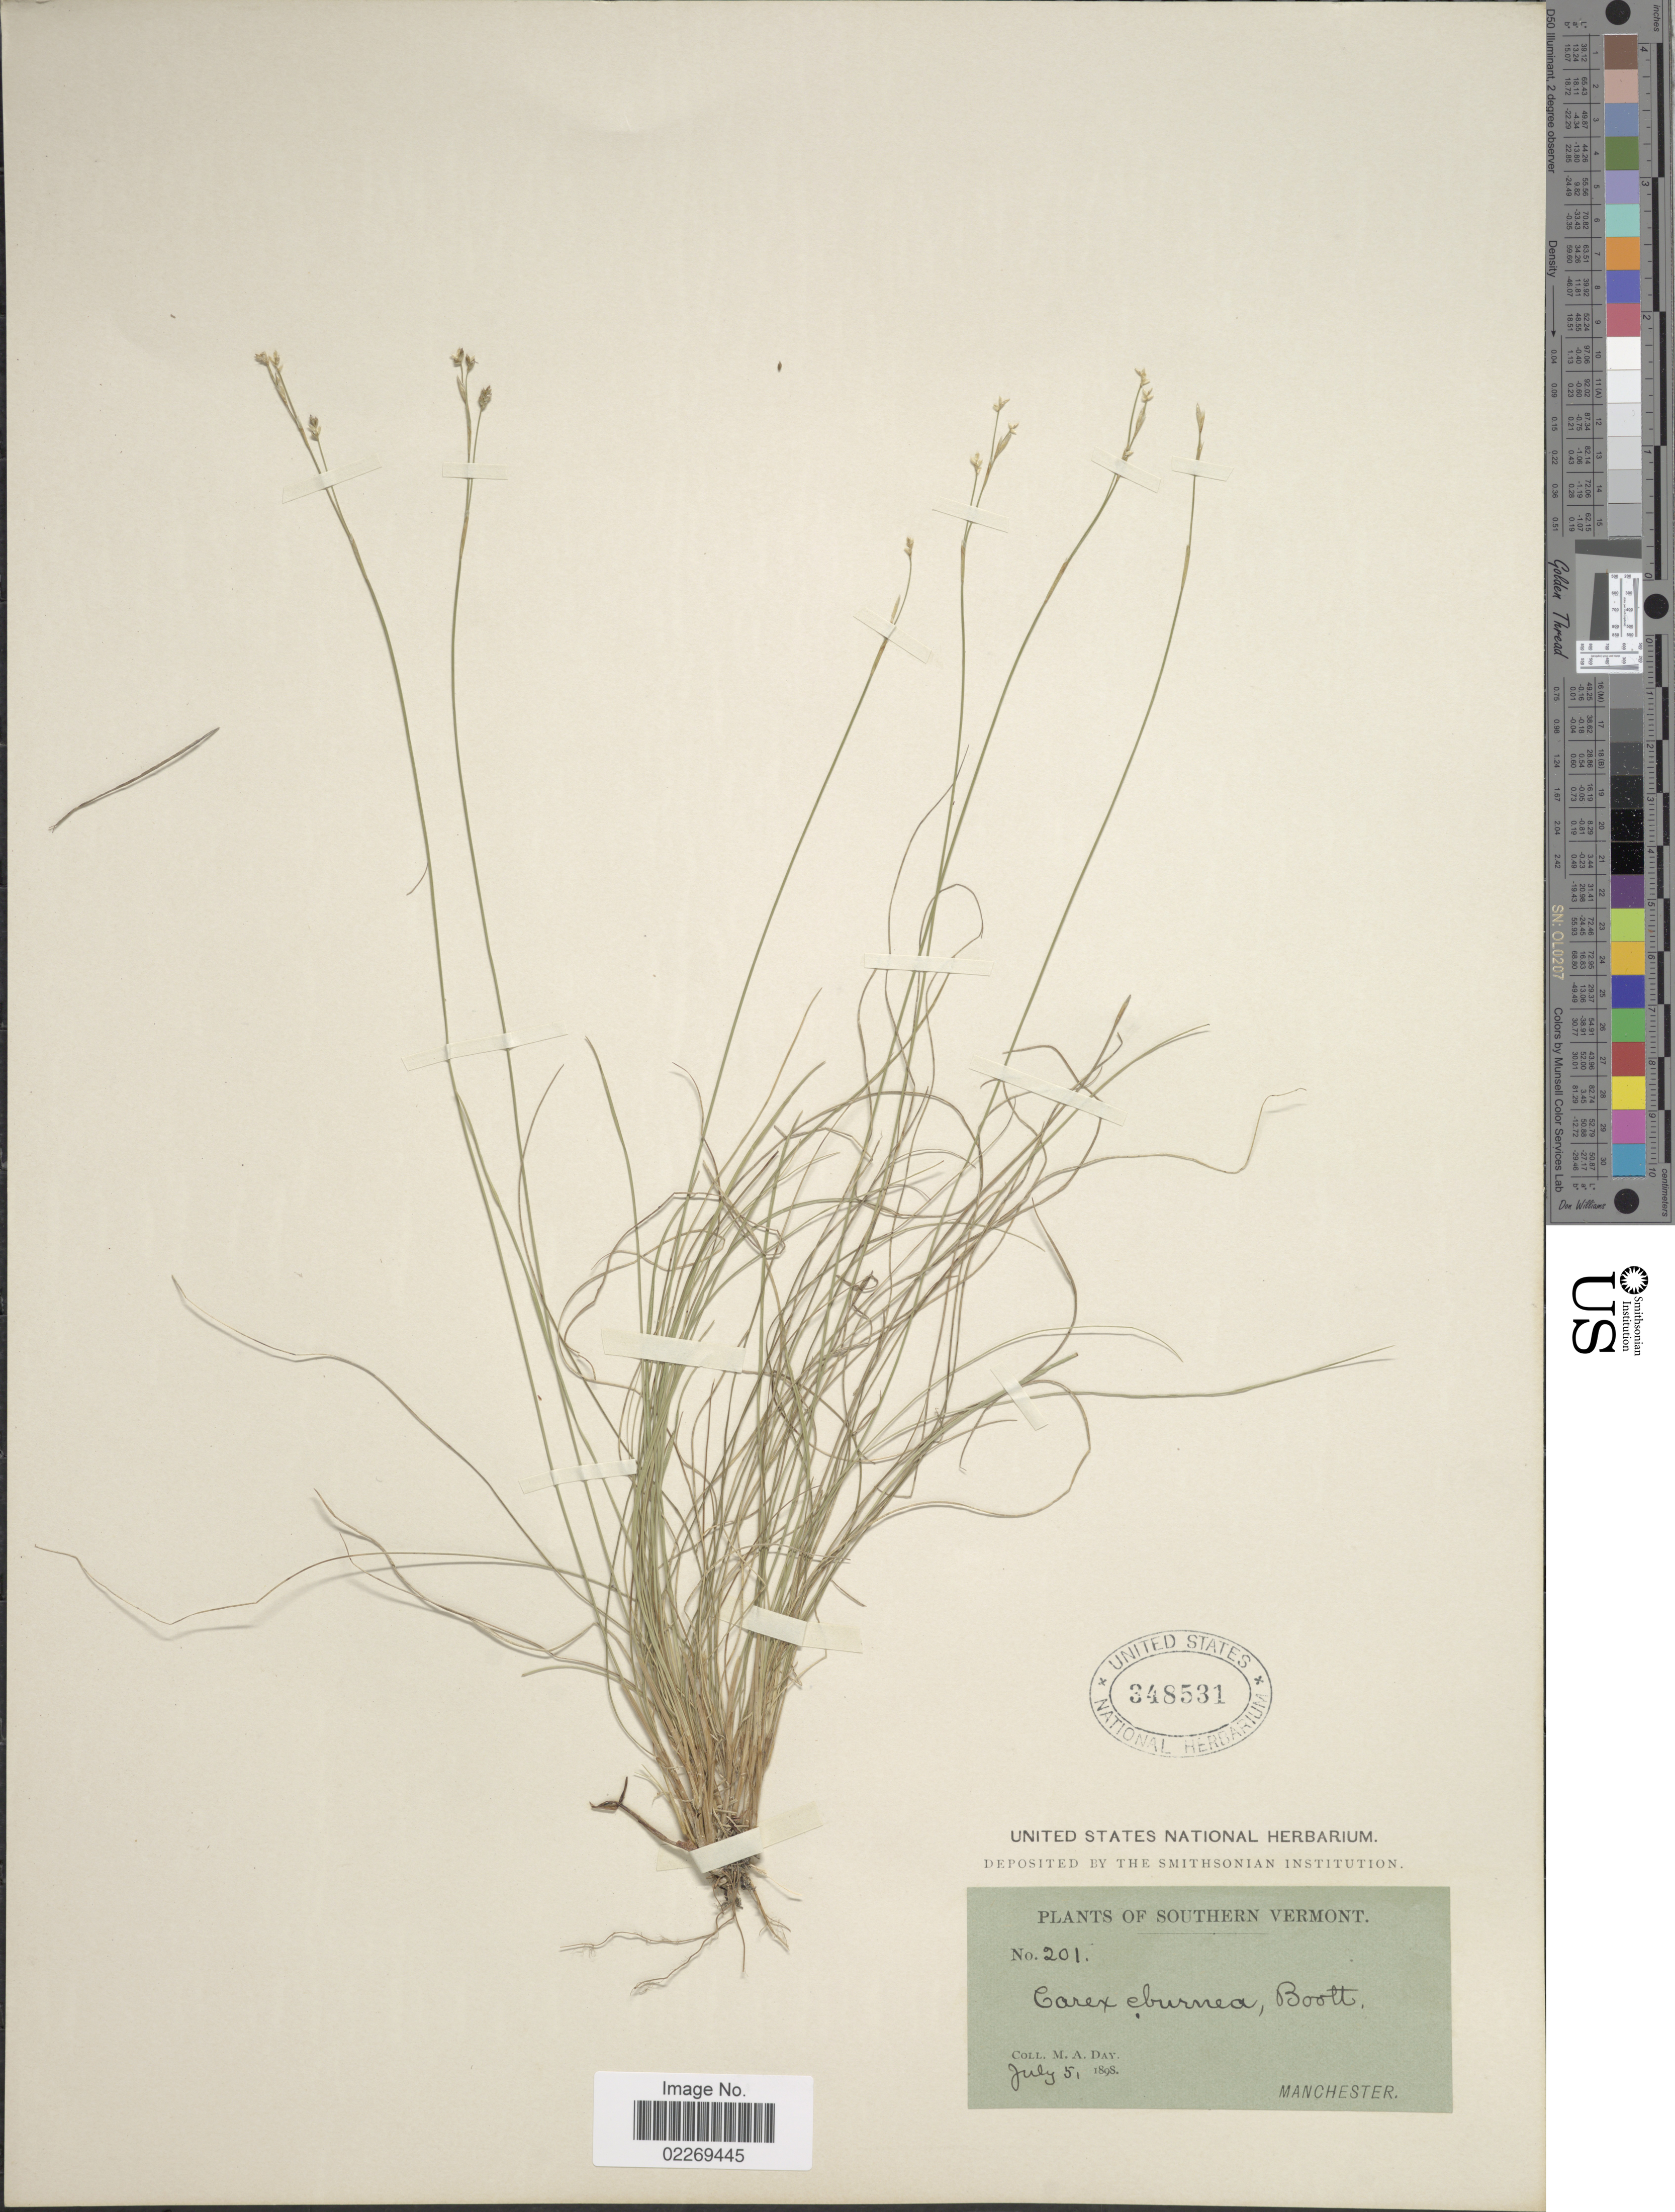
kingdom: Plantae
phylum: Tracheophyta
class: Liliopsida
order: Poales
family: Cyperaceae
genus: Carex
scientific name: Carex eburnea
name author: Boott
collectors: M. Day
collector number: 201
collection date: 1898-07-05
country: United States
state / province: Vermont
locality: Southern Vermont. Manchester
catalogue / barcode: US 348531